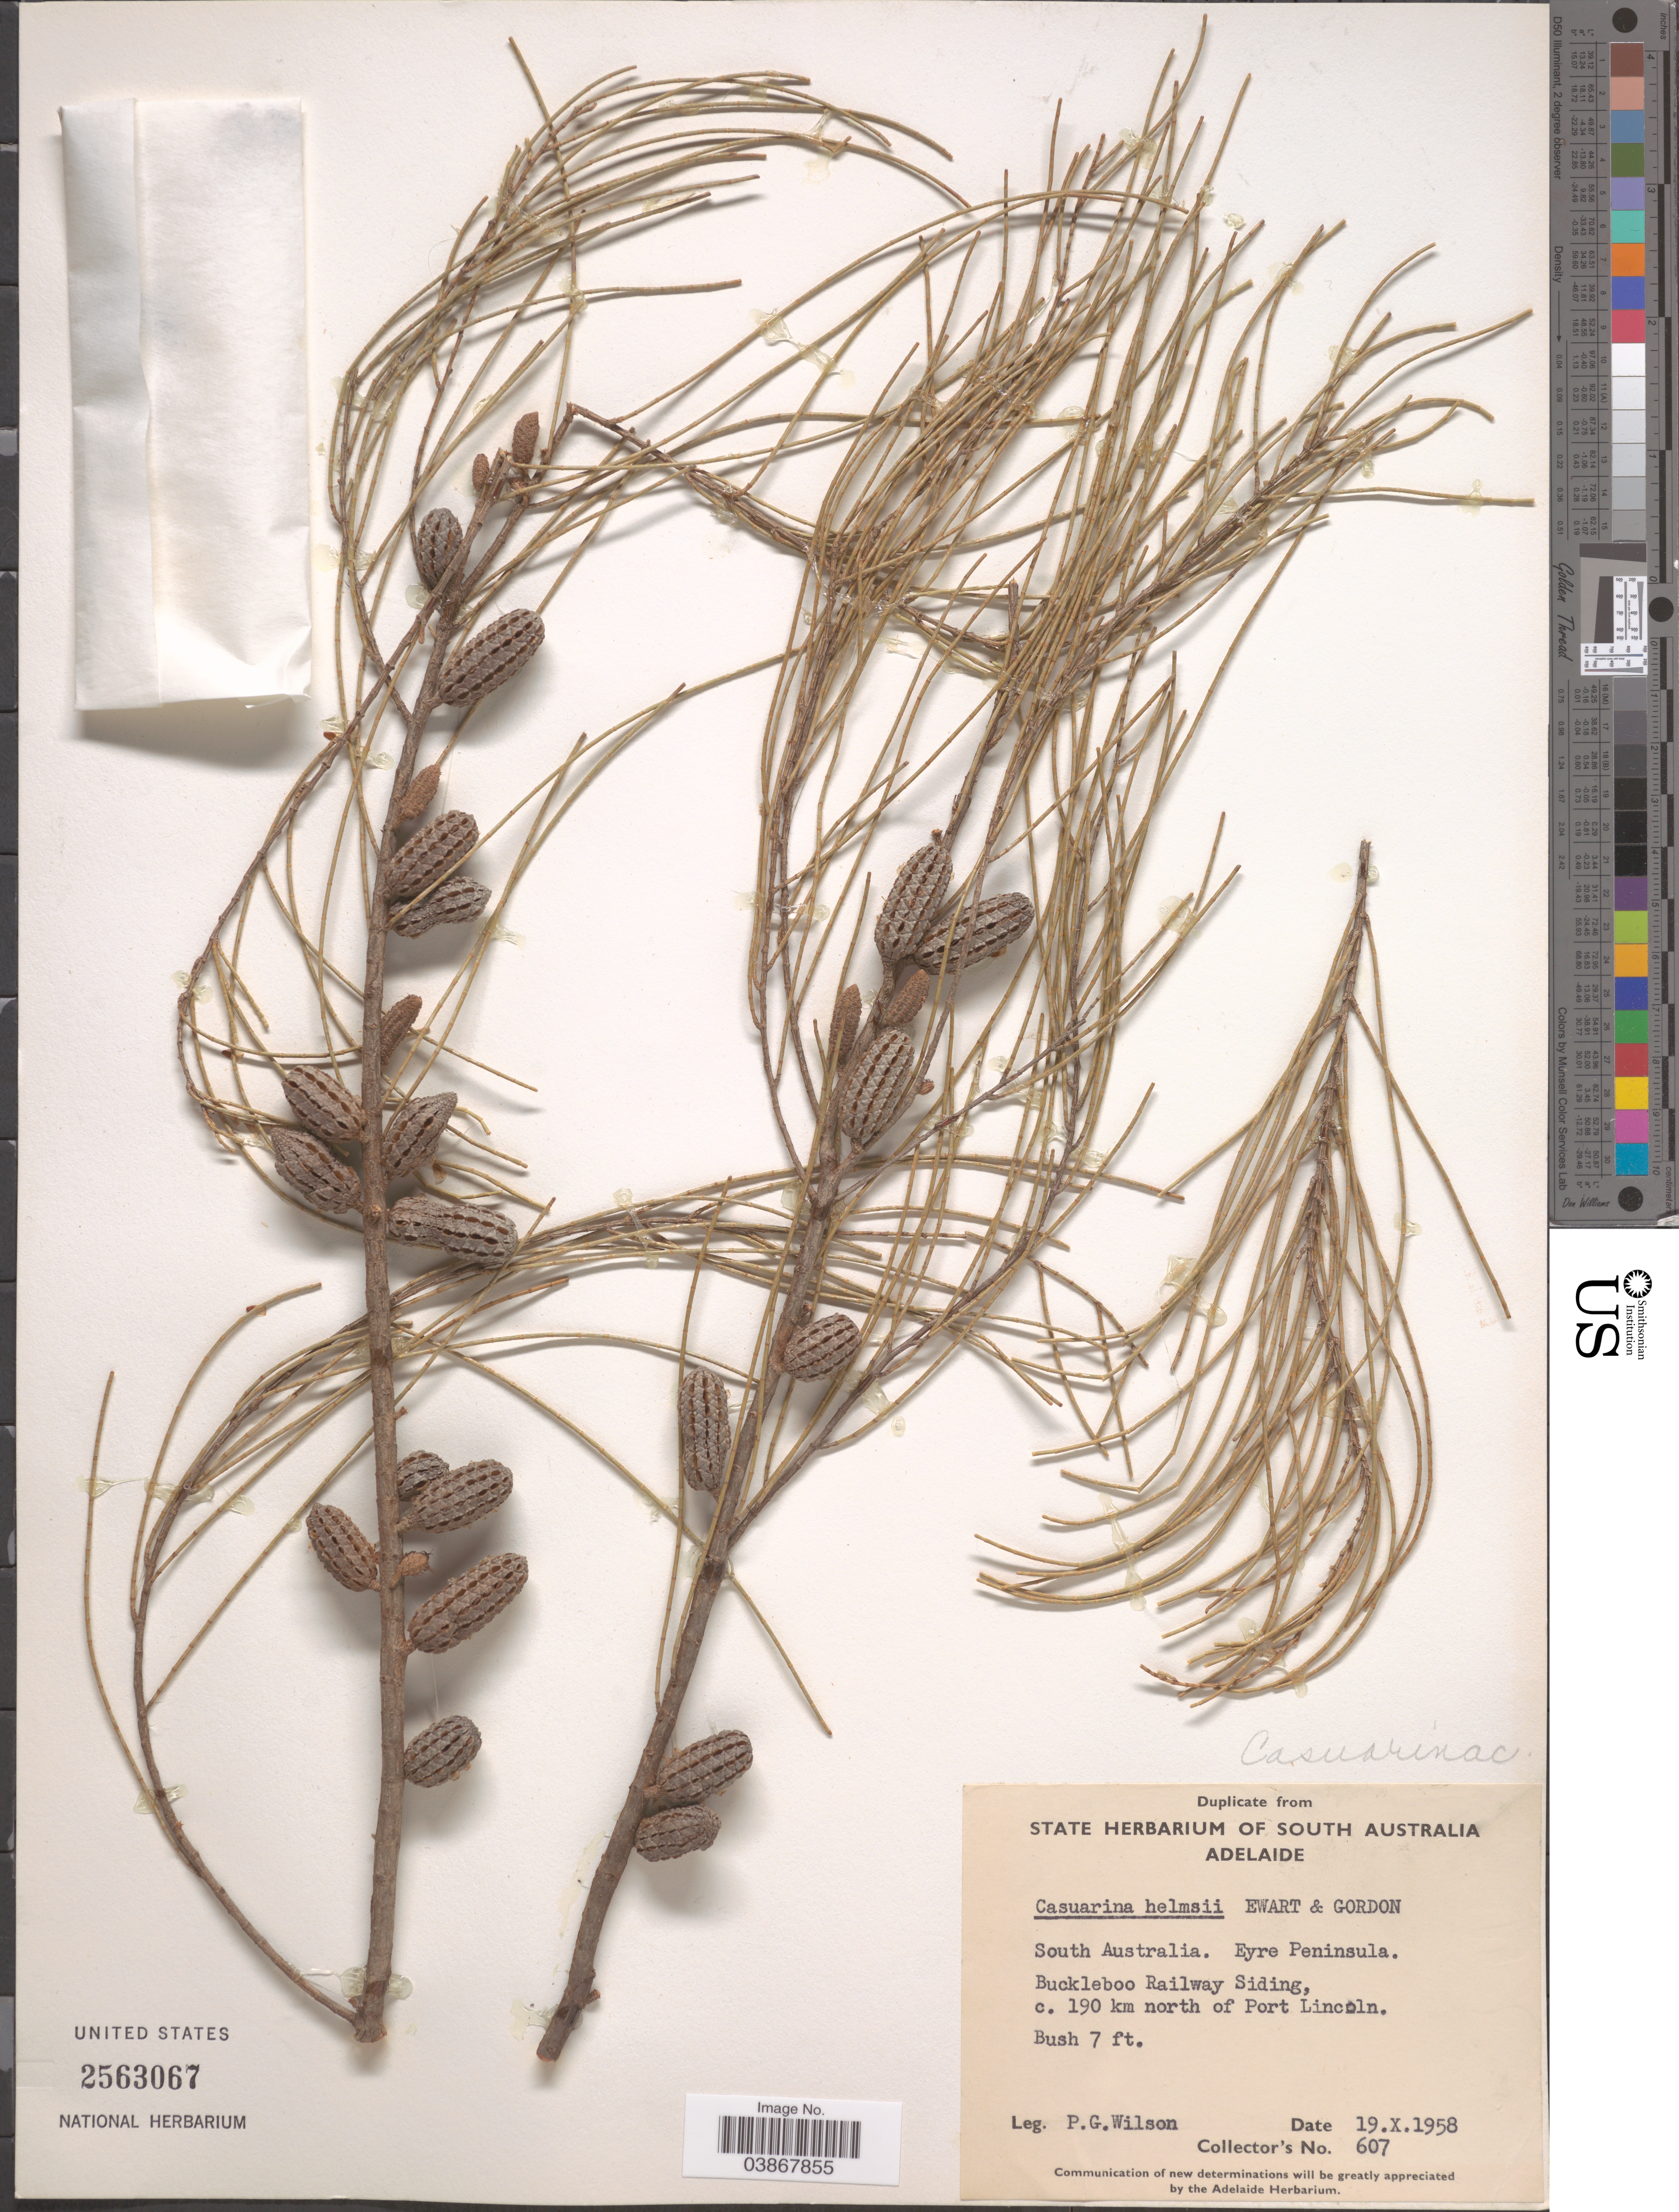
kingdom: Plantae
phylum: Tracheophyta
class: Magnoliopsida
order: Fagales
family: Casuarinaceae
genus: Casuarina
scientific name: Casuarina helmsii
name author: Ewart & M. Gordon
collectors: P. Wilson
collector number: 607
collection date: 1958-10-19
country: Australia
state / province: South Australia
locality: Eyre Peninsula. Buckleboo Railway Siding, c. 190 km north of Port Lincoln.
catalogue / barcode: US 2563067